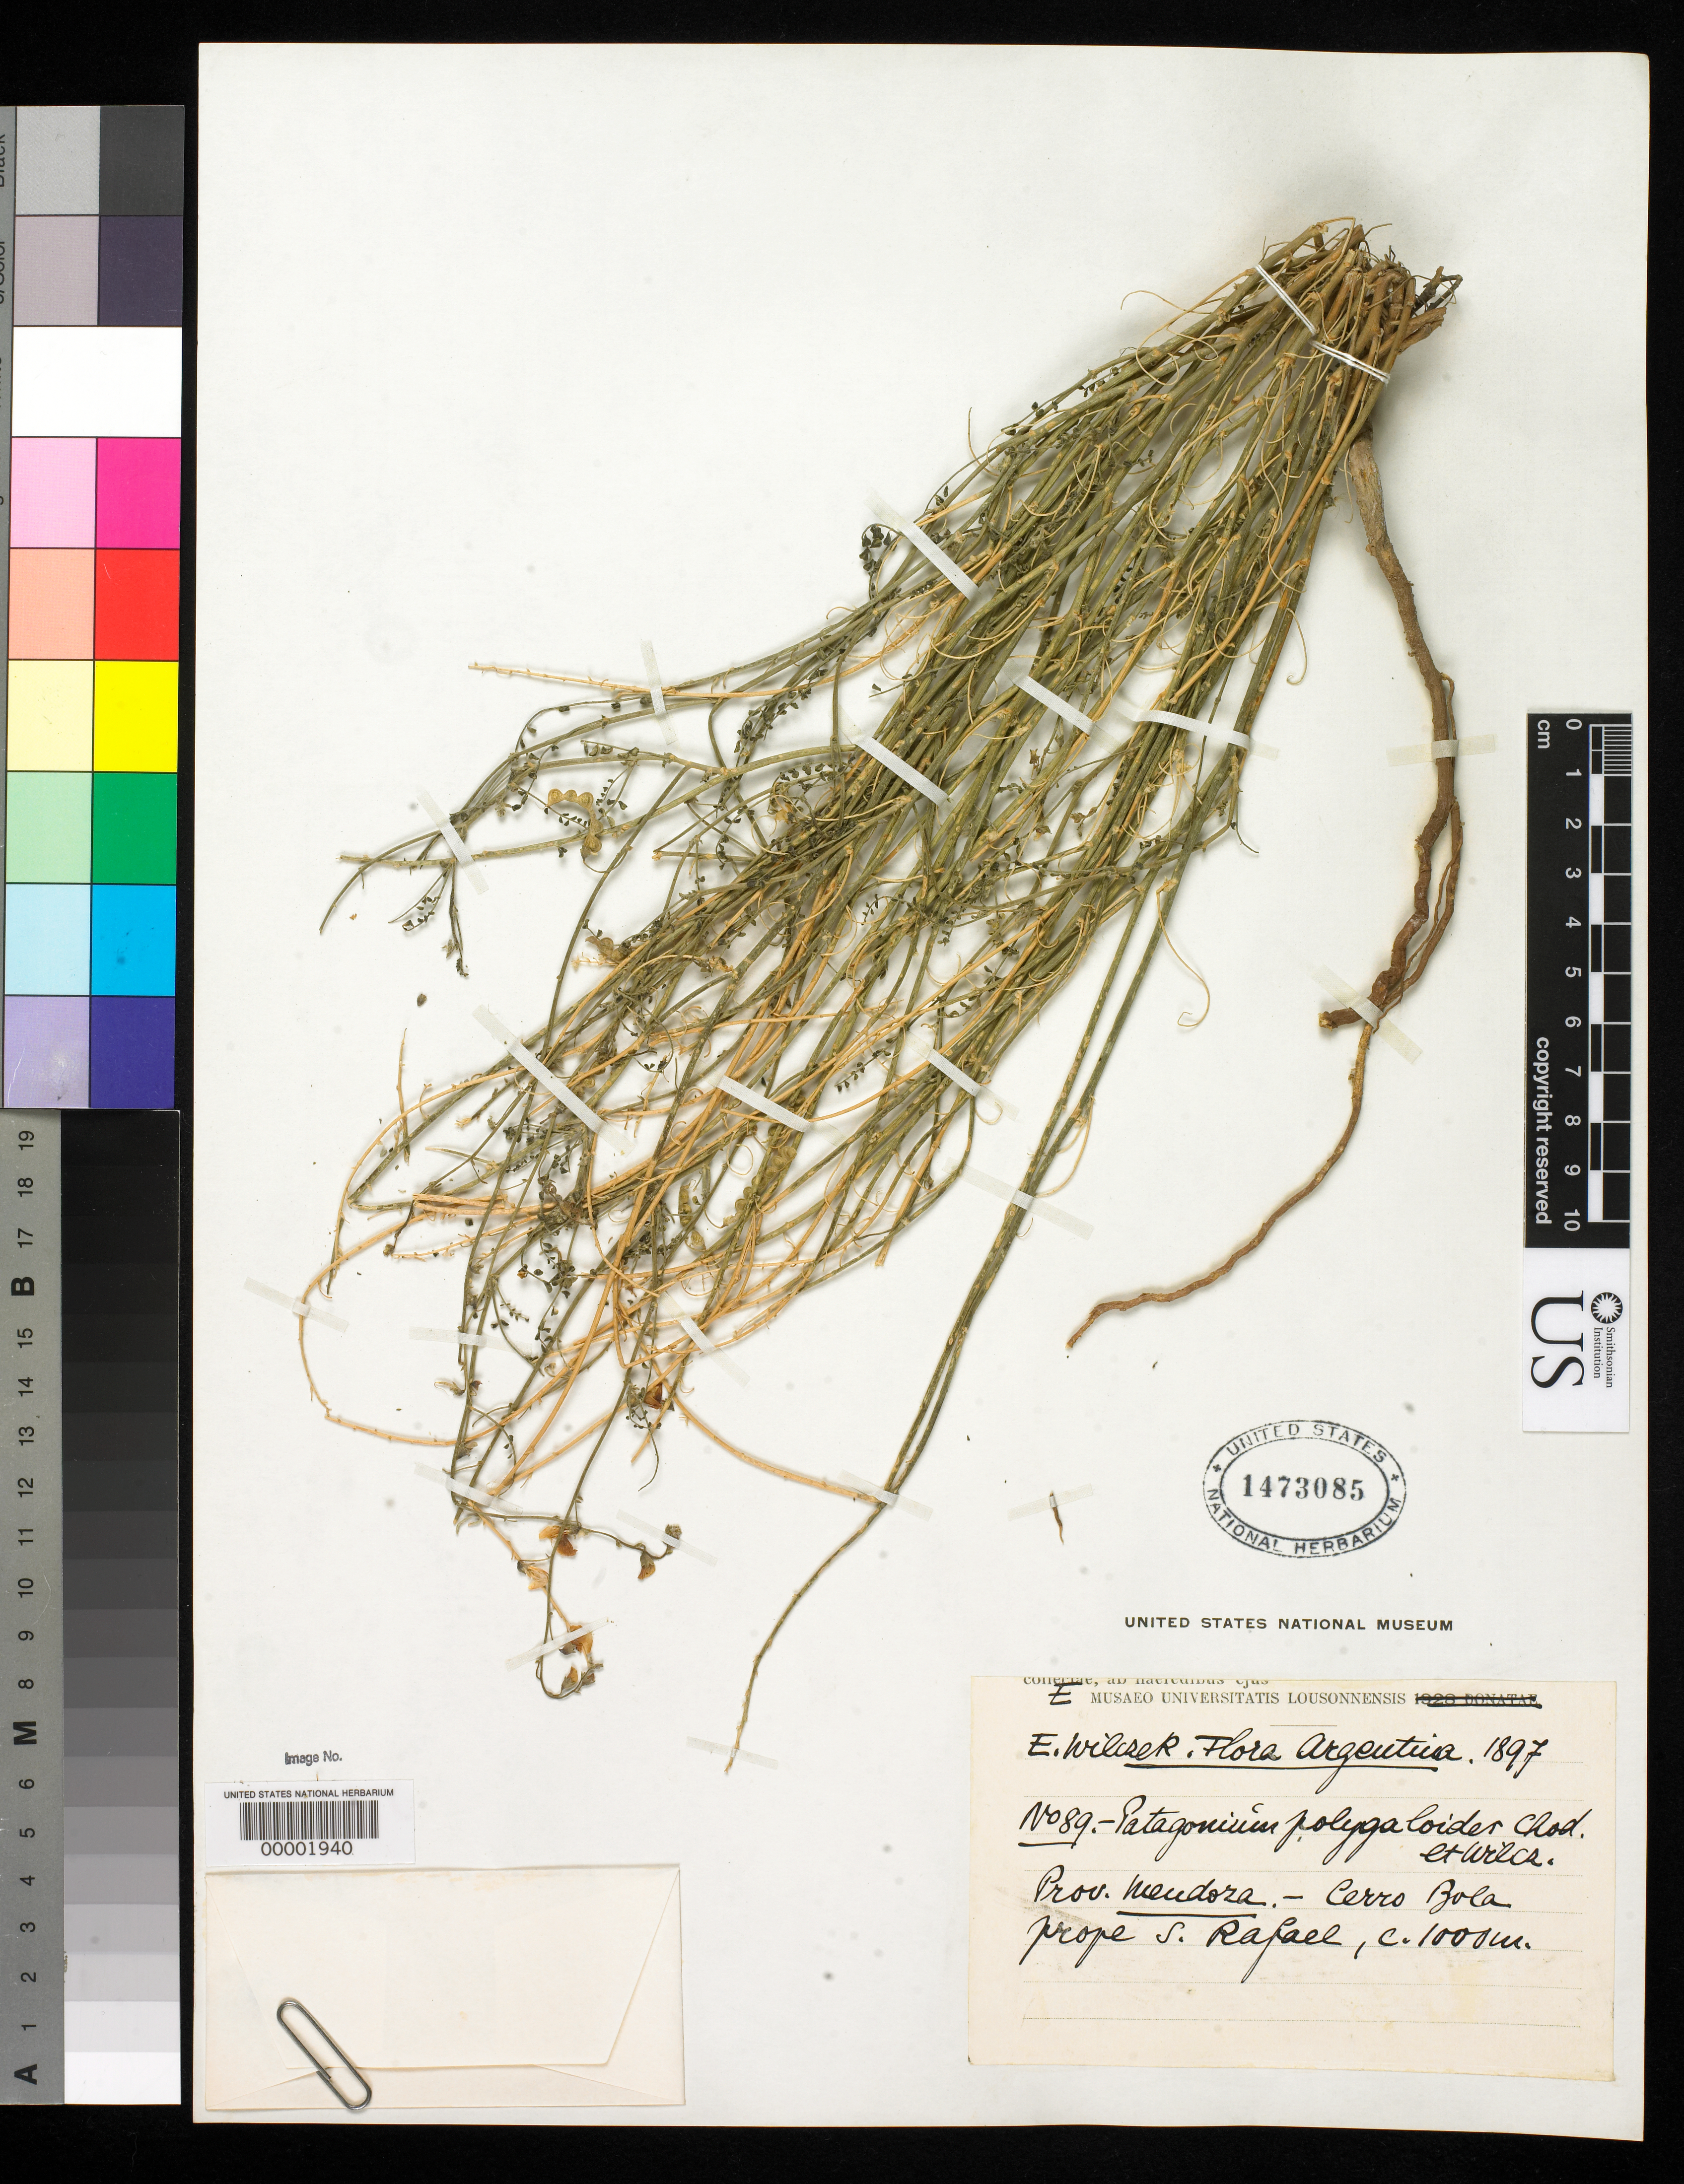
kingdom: Plantae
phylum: Tracheophyta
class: Magnoliopsida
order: Fabales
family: Fabaceae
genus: Patagonium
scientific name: Patagonium polygaloides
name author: Chodat & Wilczek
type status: Isotype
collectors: E. Wilczek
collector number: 89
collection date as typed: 1897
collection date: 1897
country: Argentina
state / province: Mendoza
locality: Cerro Bola.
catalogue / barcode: US 1473085